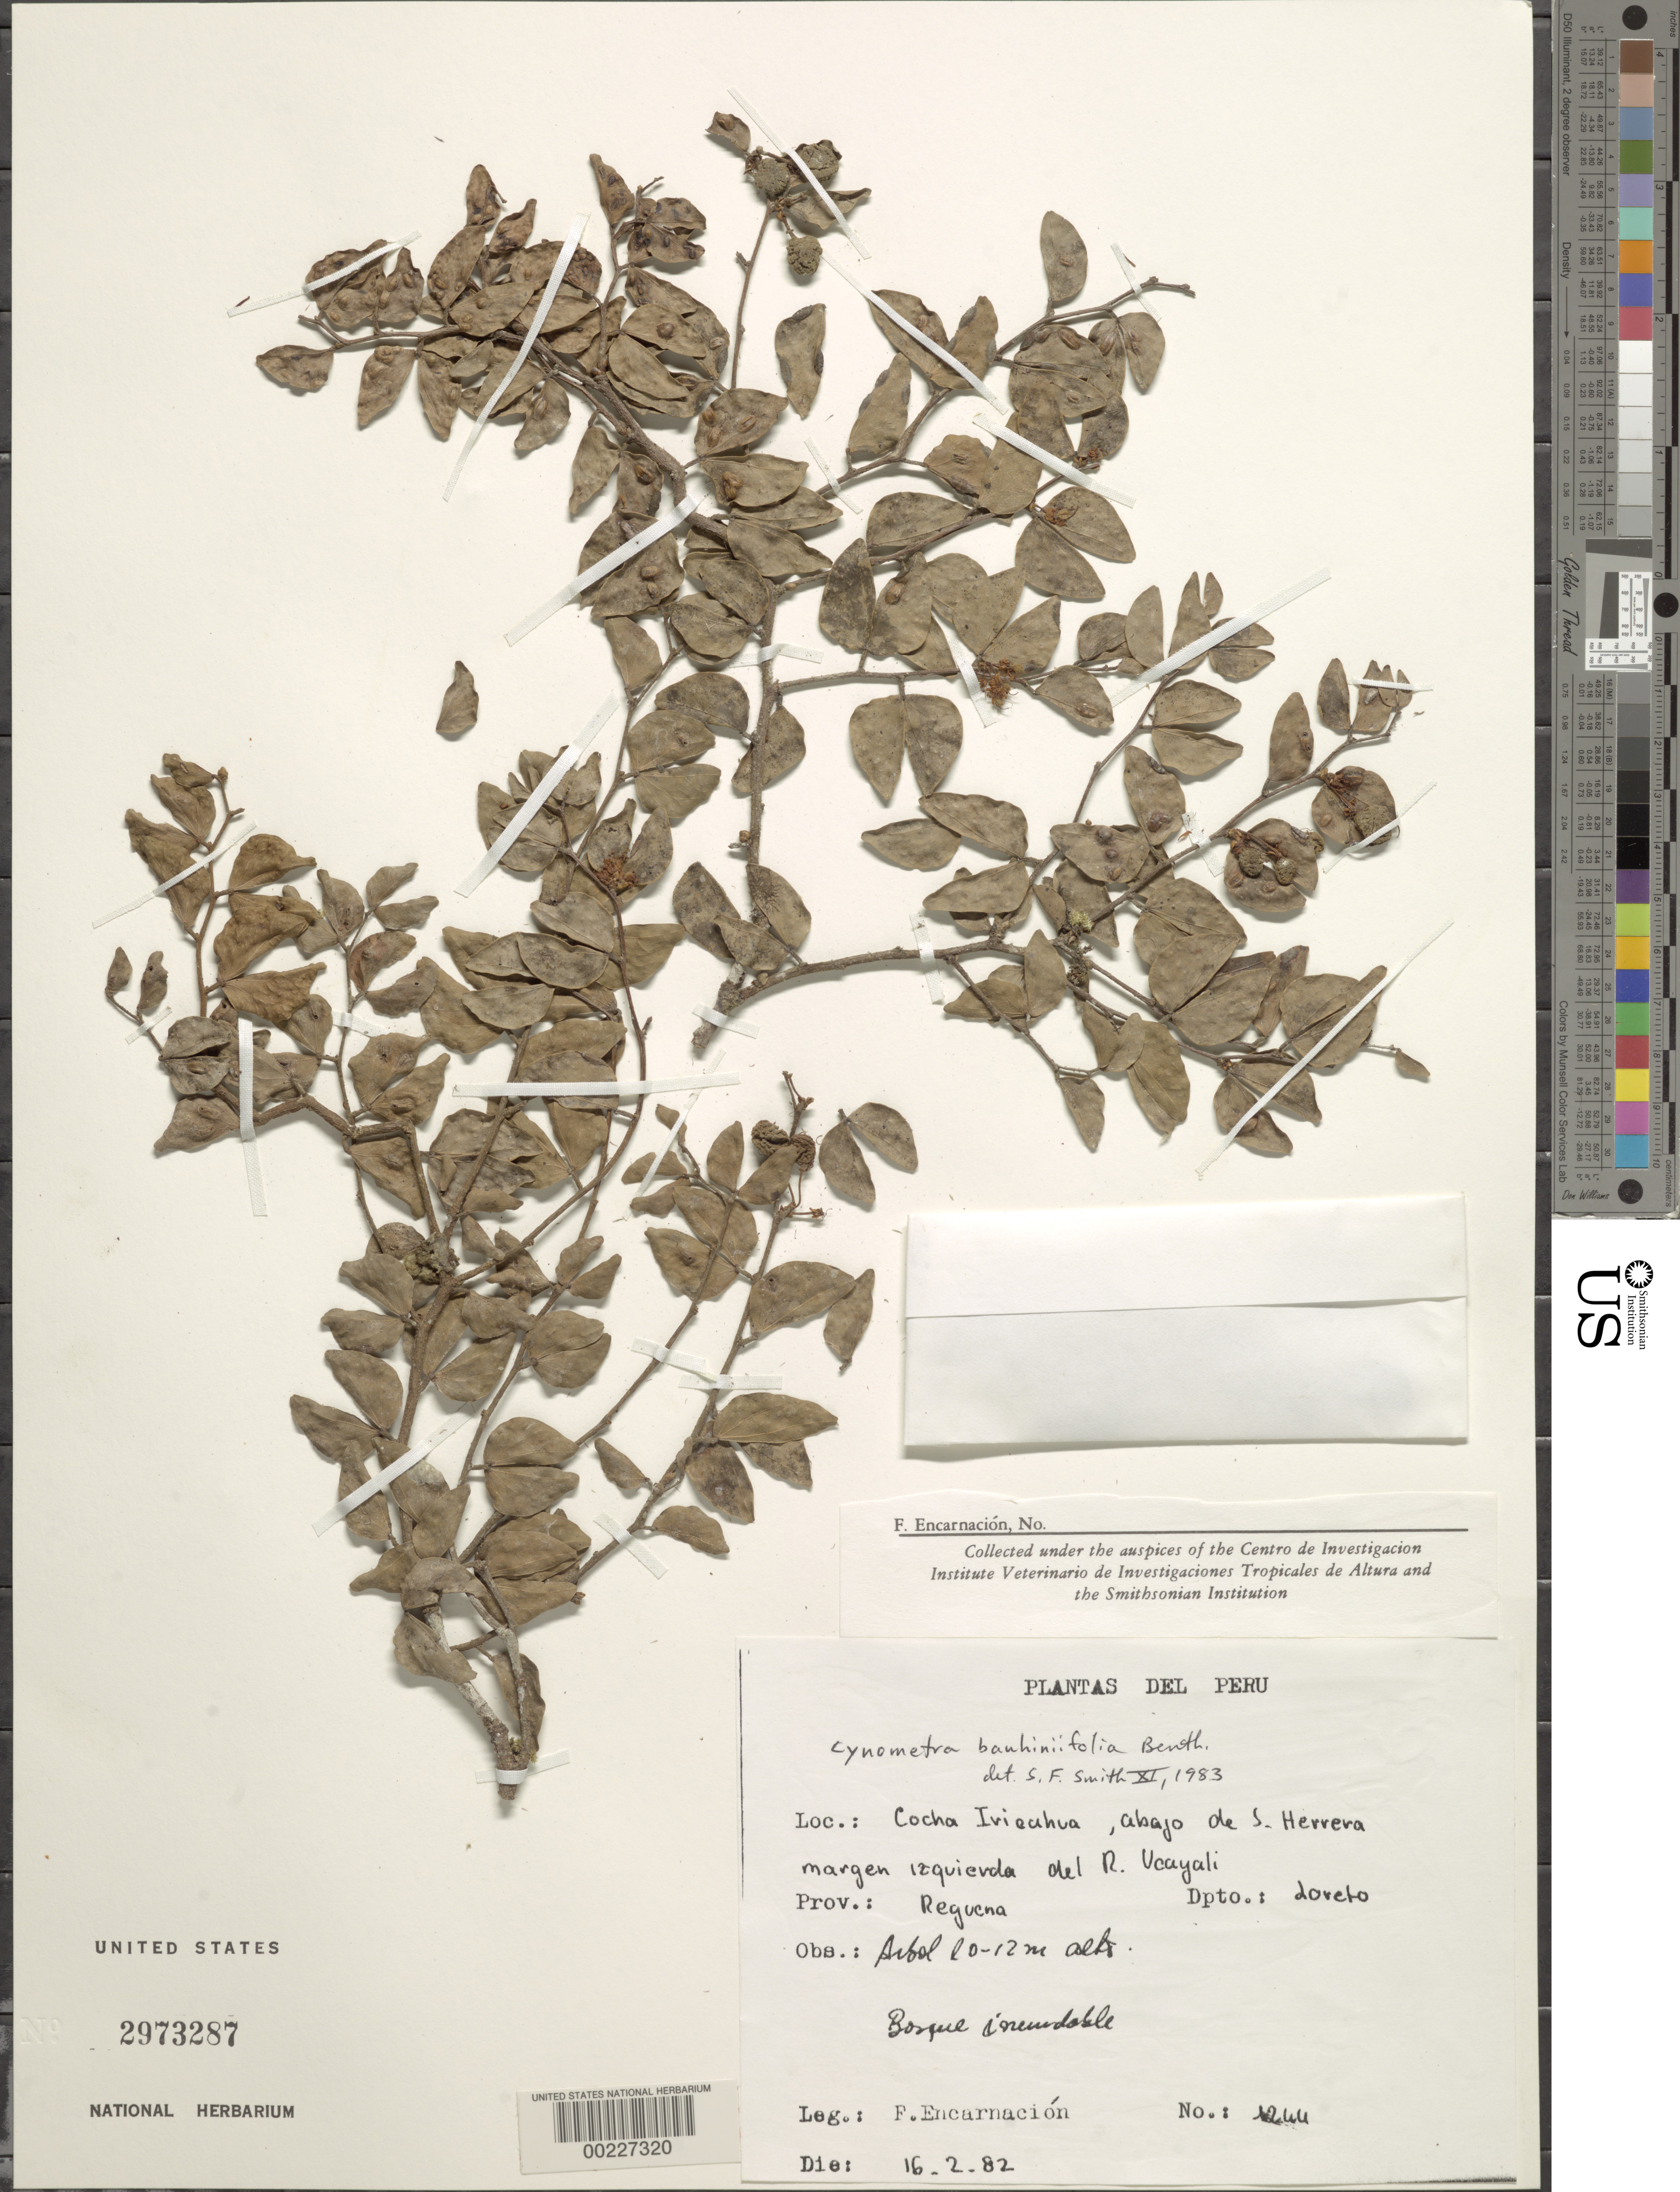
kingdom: Plantae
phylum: Tracheophyta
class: Magnoliopsida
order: Fabales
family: Fabaceae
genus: Cynometra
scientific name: Cynometra bauhiniifolia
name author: Benth.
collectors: F. Encarnación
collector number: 1266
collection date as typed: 16 Feb 1982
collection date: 1982-02-16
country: Peru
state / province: Loreto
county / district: Requena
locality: Cocha irieuhua, below s. herrera, left bank of rio veayali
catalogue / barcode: US 2973287